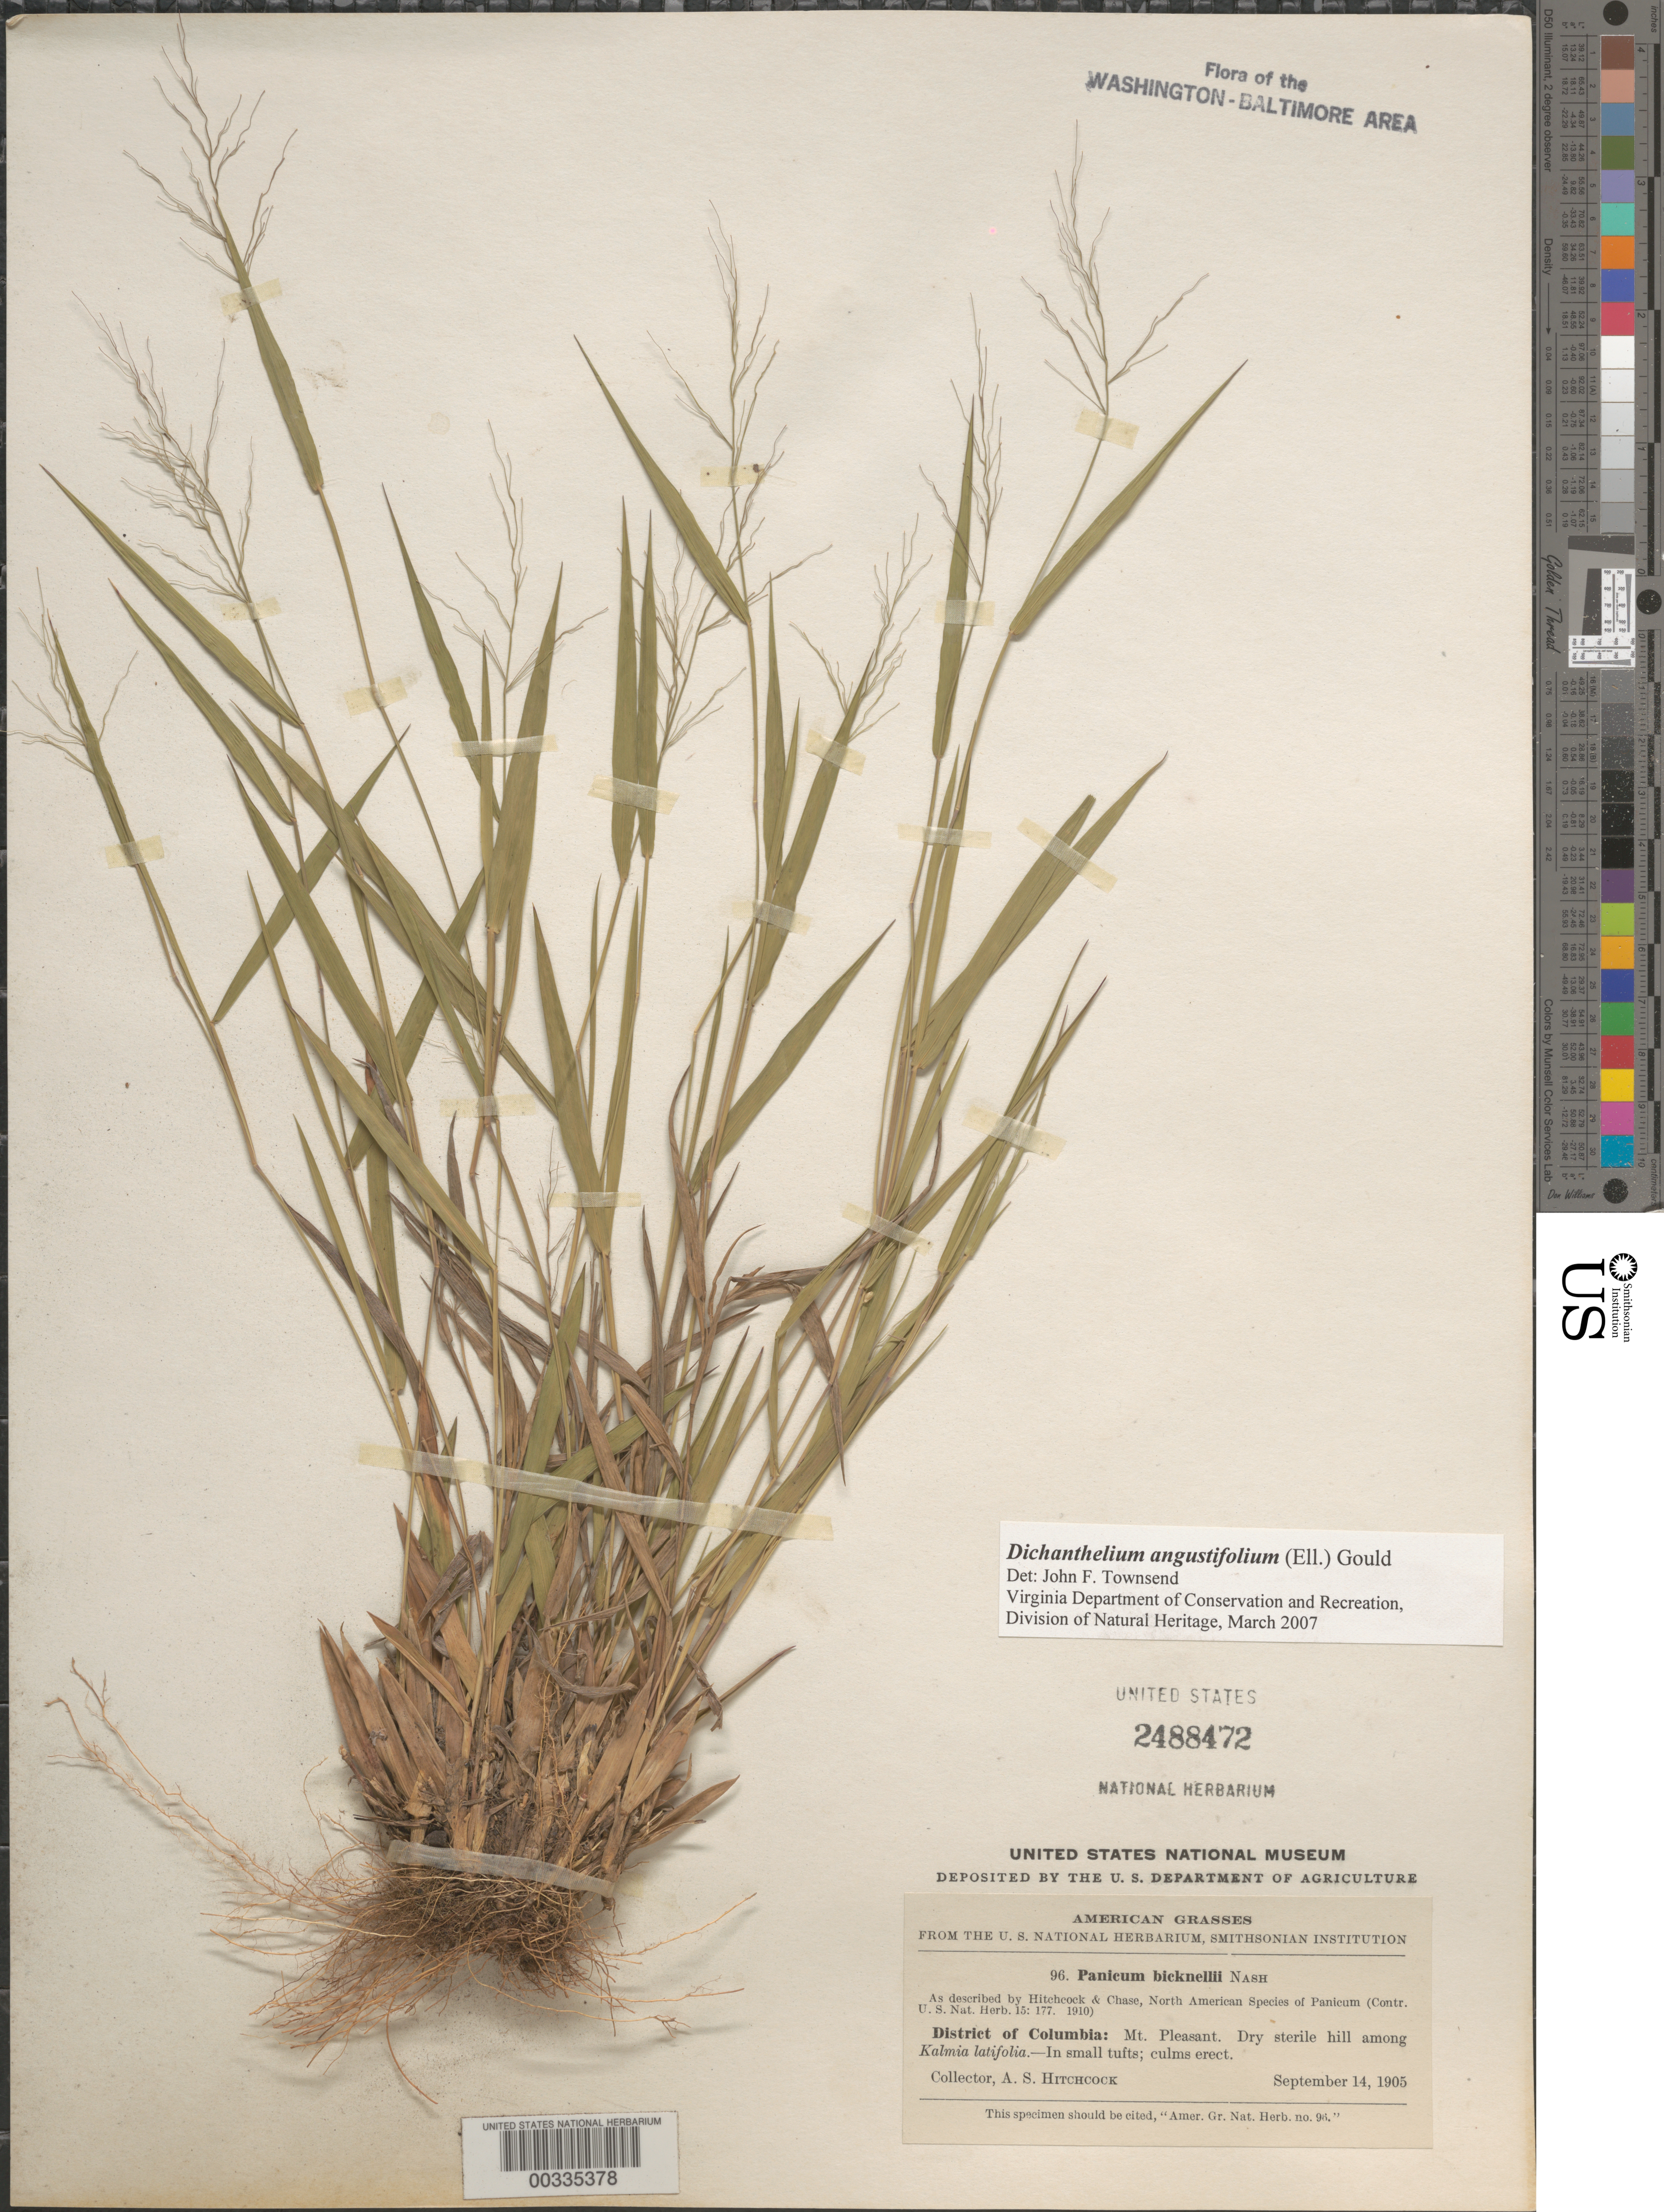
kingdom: Plantae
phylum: Tracheophyta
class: Liliopsida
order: Poales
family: Poaceae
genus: Dichanthelium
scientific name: Dichanthelium angustifolium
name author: (Ellison) Gould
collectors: A. S. Hitchcock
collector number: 96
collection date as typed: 14 Sep 1905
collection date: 1905-09-14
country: United States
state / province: District of Columbia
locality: Mount Pleasant Rock Creek Park and Vicinity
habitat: Dry sterile hill among Kalmia latifolia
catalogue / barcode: US 2488472